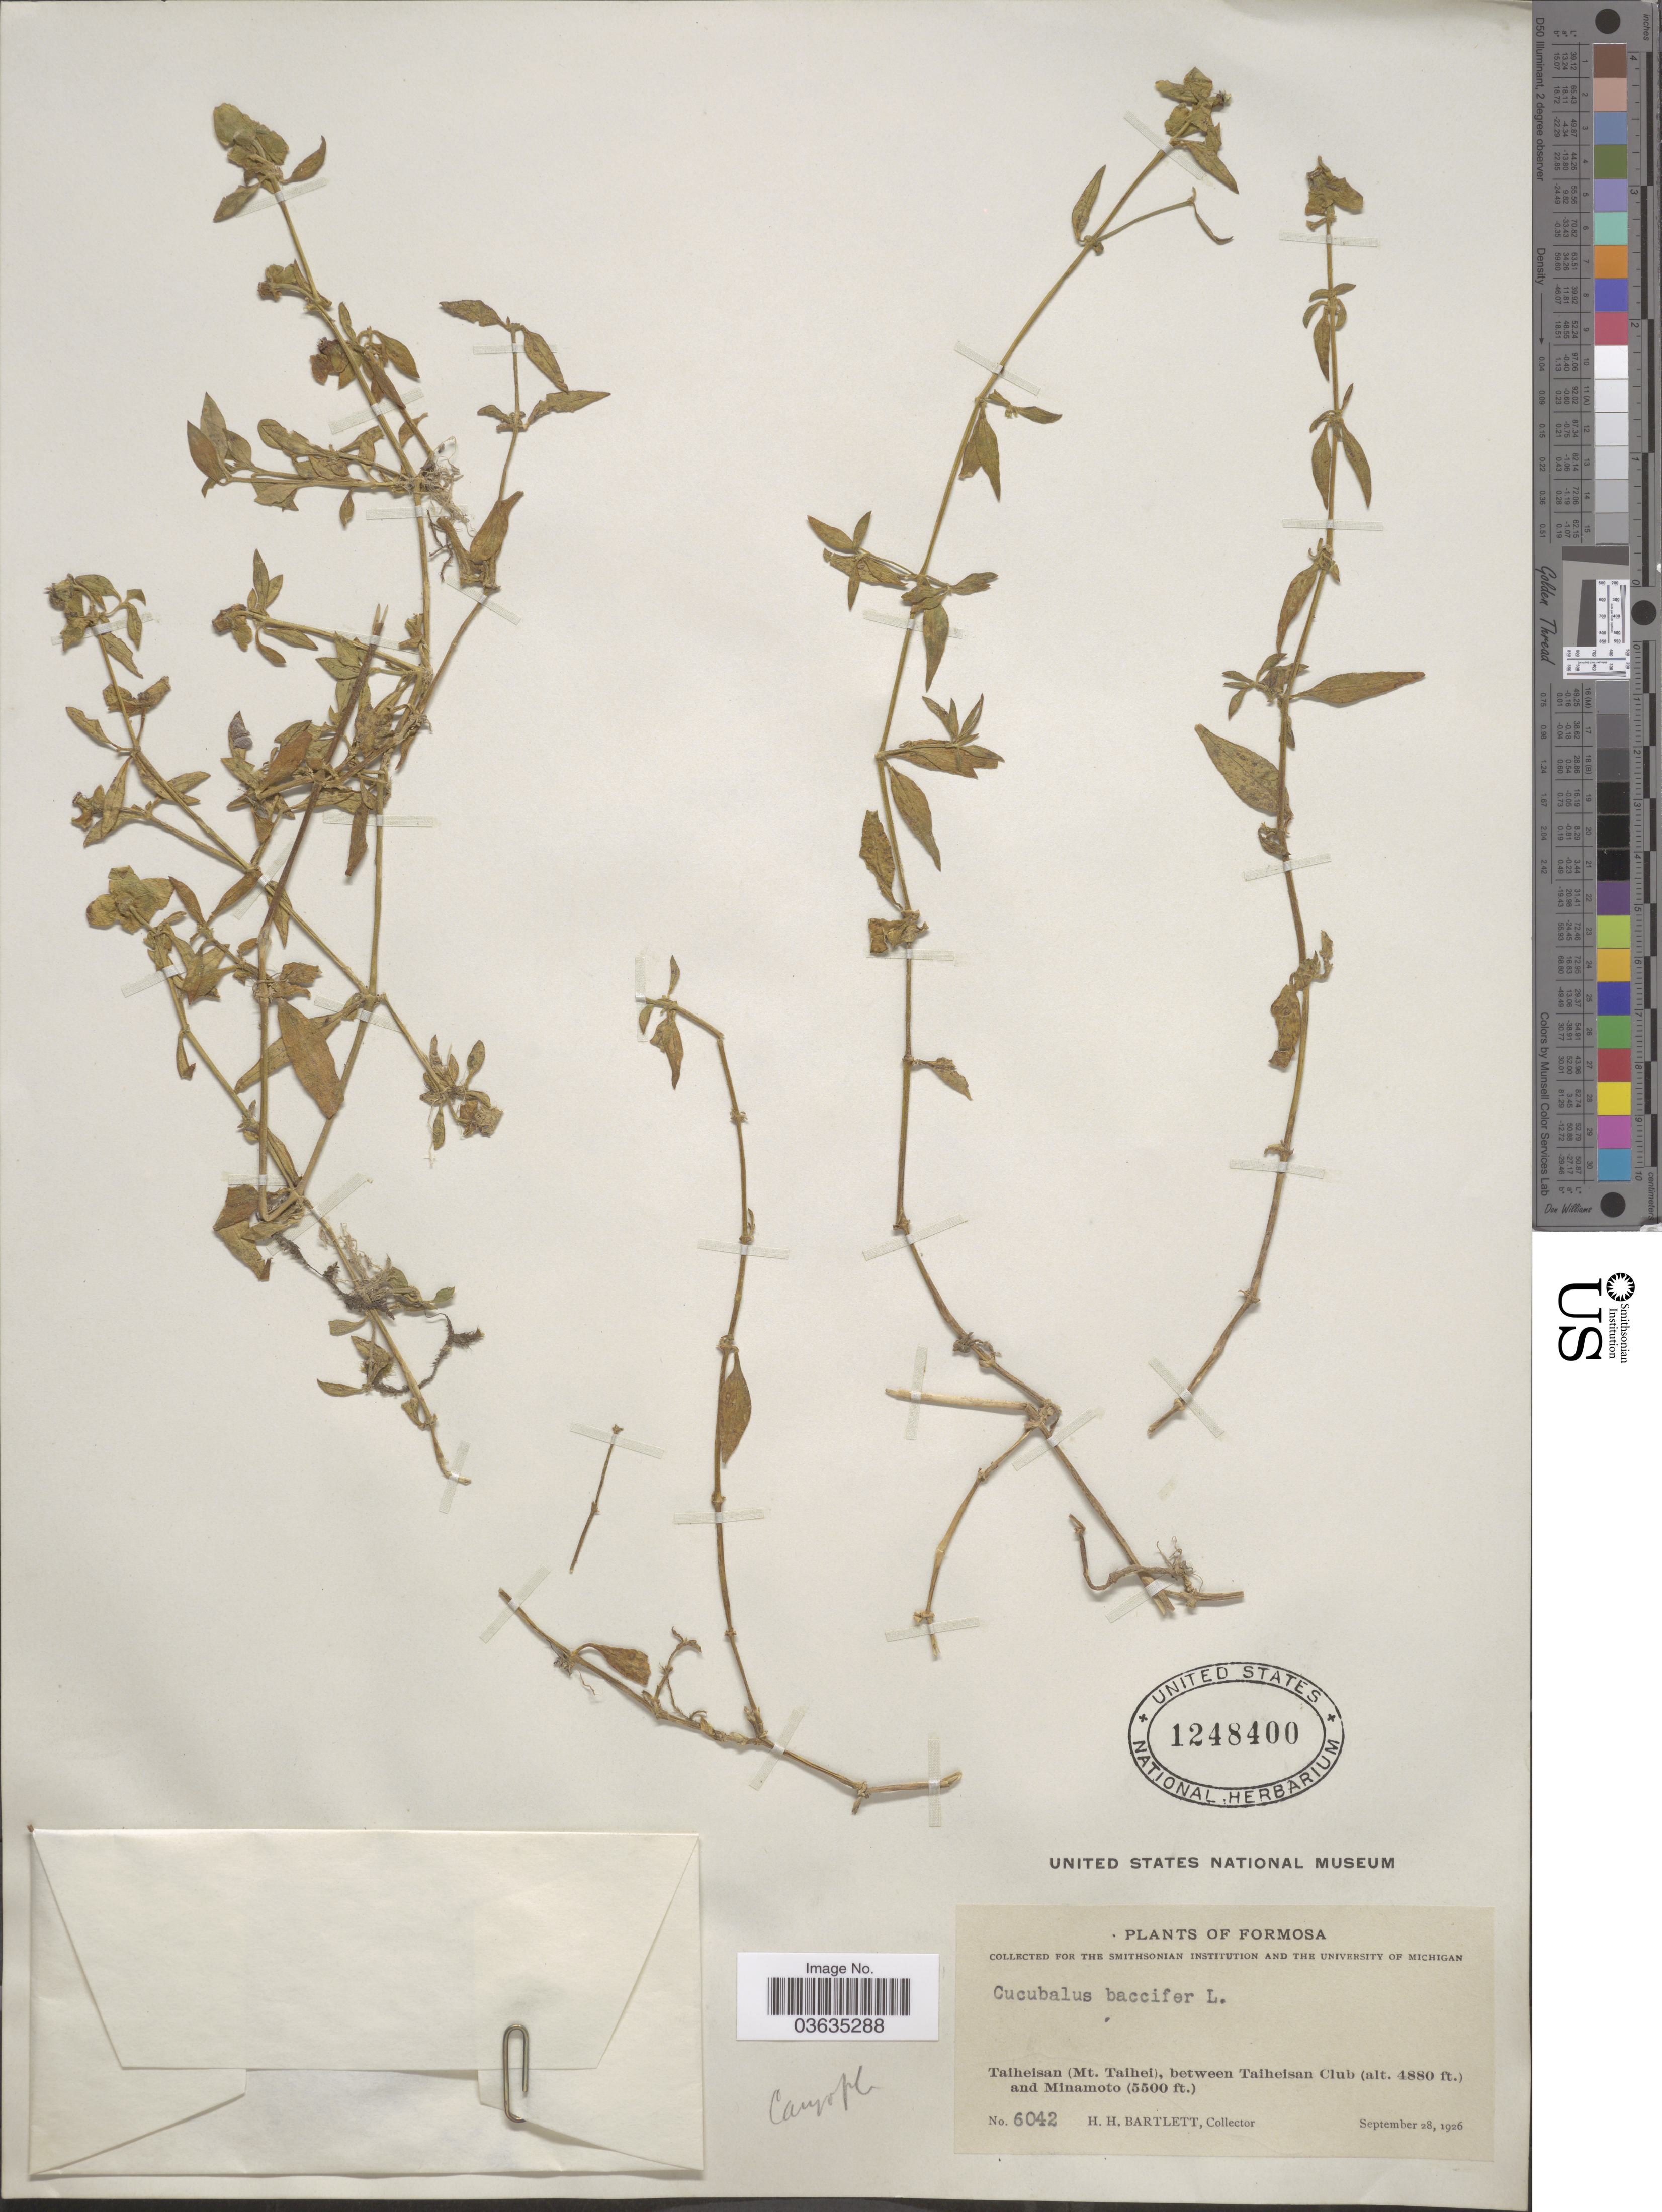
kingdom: Plantae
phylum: Tracheophyta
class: Magnoliopsida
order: Caryophyllales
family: Caryophyllaceae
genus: Silene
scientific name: Silene baccifera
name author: (L.) Durande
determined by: U.S. National Herbarium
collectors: H. H. Bartlett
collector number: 6042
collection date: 1926-09-28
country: Taiwan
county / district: Yilan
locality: Formosa. Taiheisan (Mt. Taihei), between Taiheisan Club and Minamoto.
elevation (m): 1487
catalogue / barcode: US 1248400